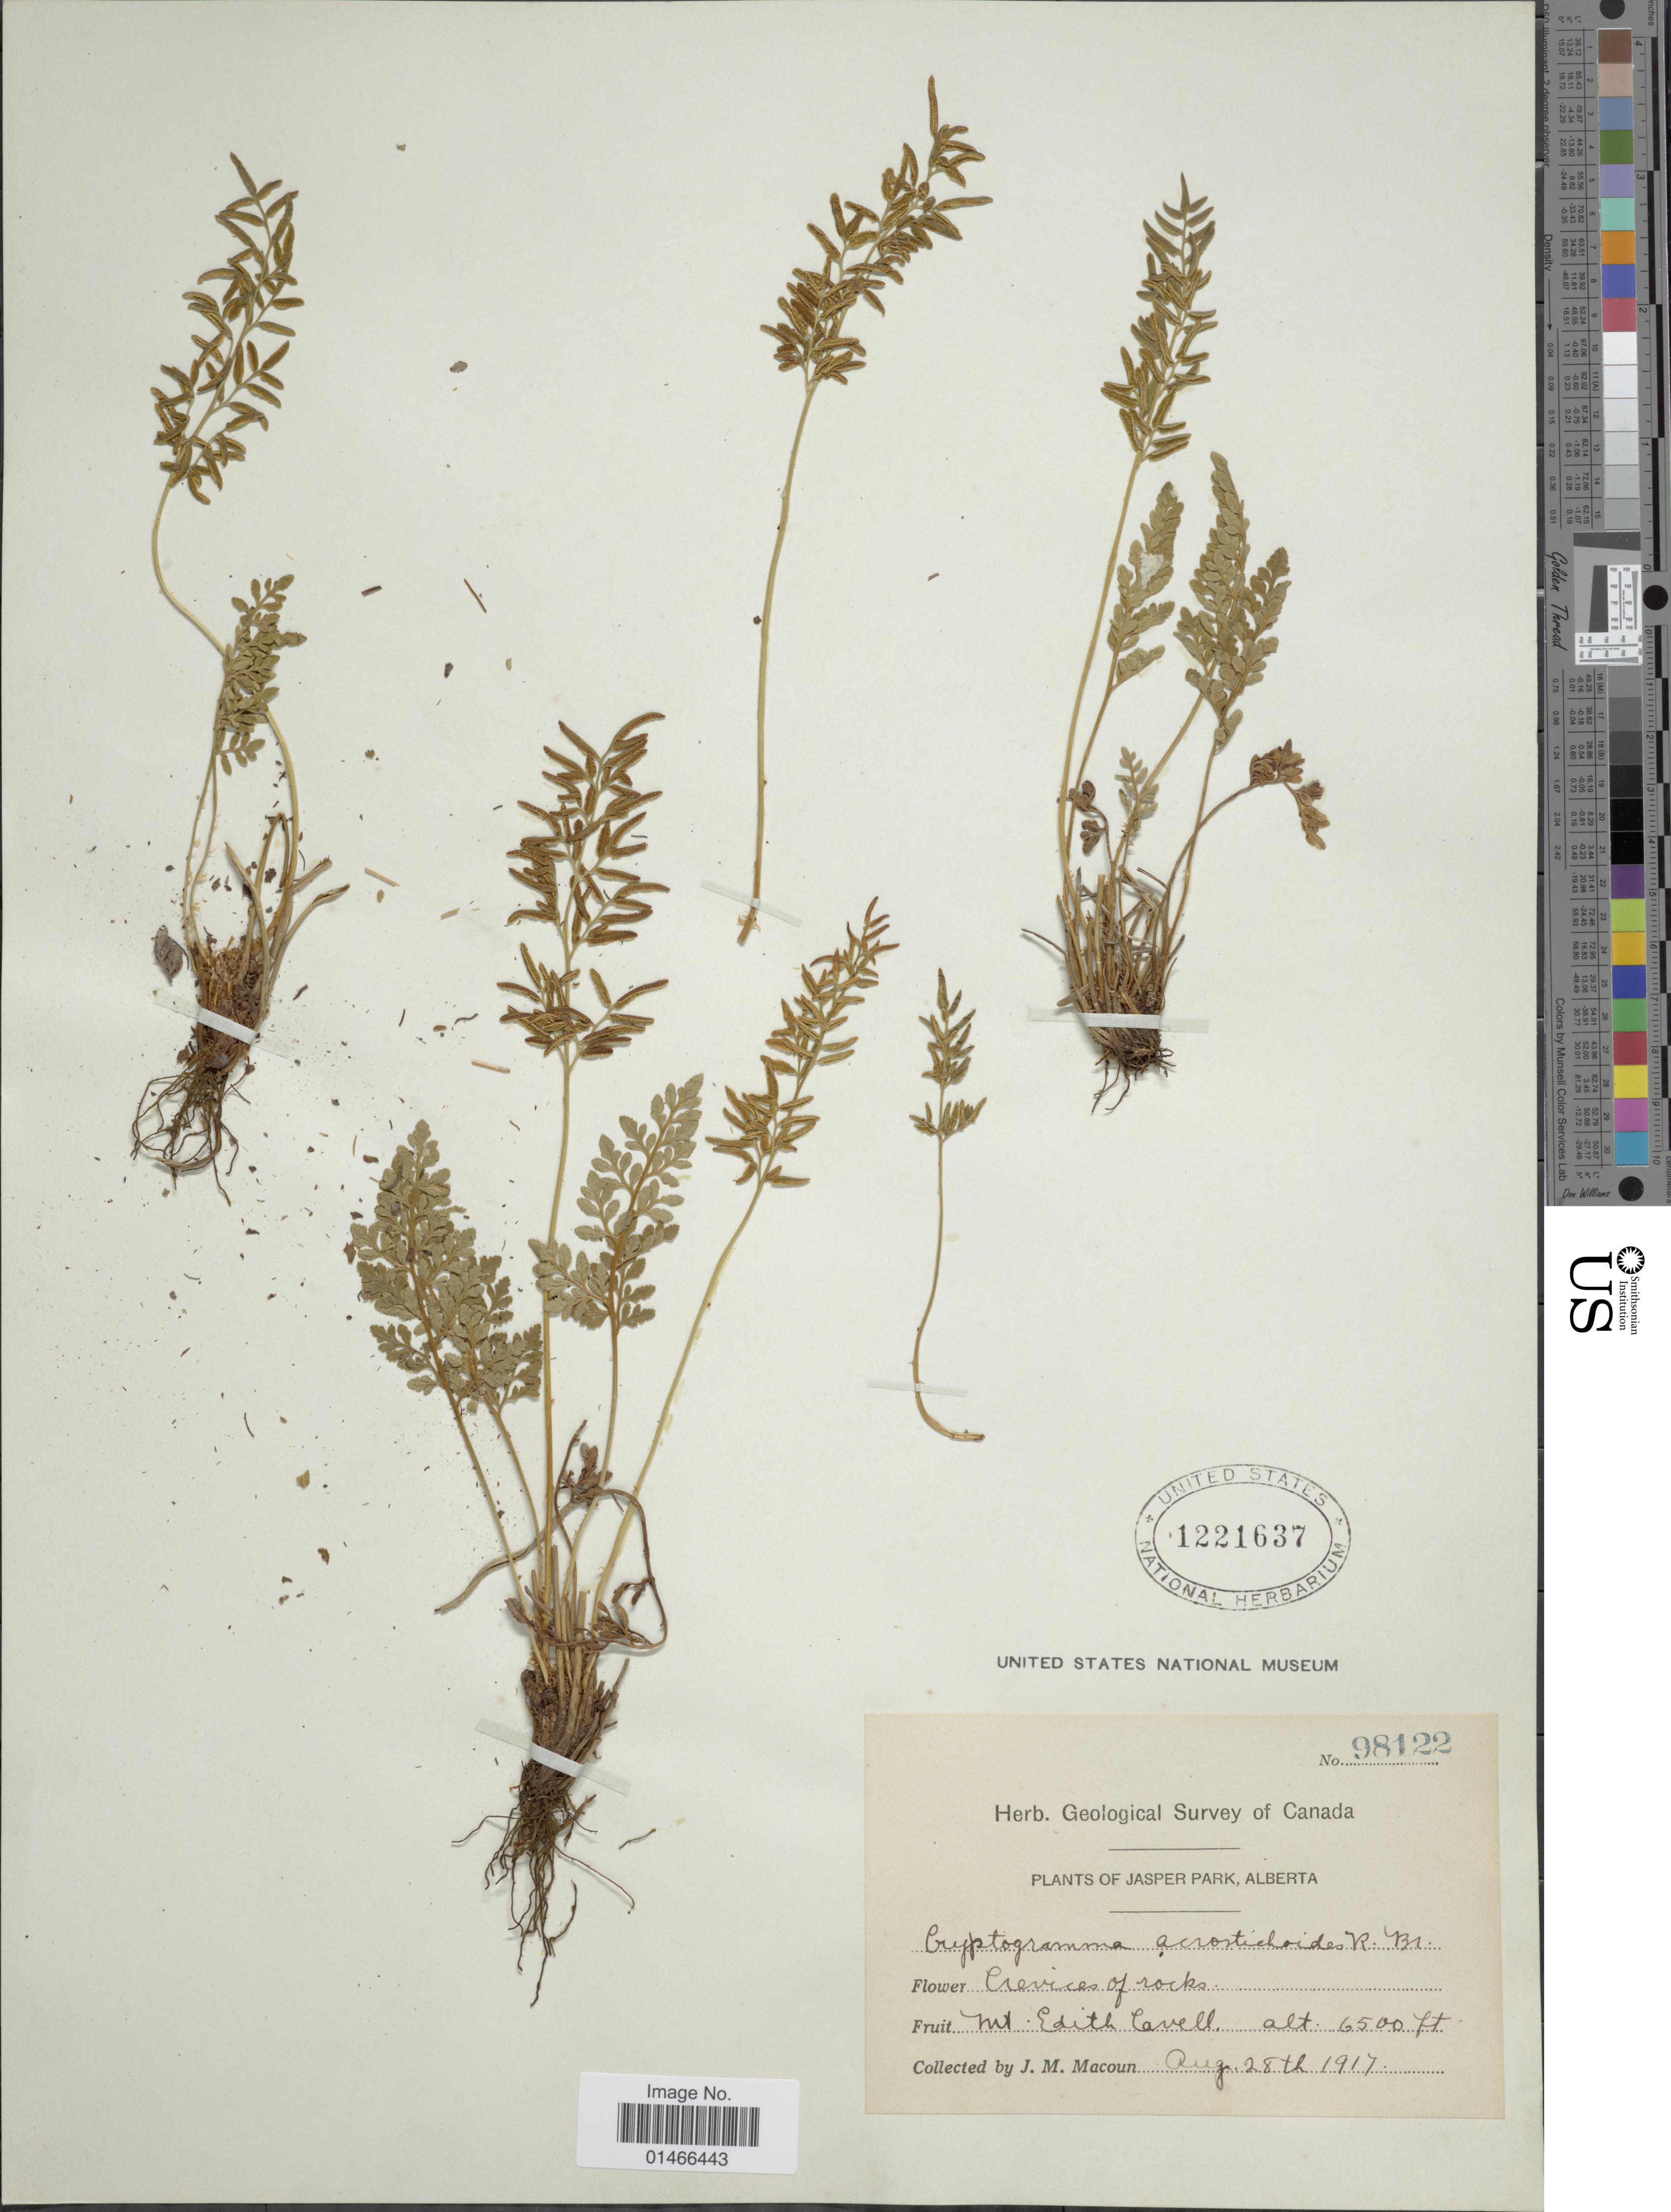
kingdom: Plantae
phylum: Tracheophyta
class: Polypodiopsida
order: Polypodiales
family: Pteridaceae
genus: Cryptogramma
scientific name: Cryptogramma acrostichoides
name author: R. Br.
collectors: J. M. Macoun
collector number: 98122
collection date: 1917-08-28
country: Canada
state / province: Alberta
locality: Jasper Park. Mt. Edith Cavell.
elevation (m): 1981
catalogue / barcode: US 1221637